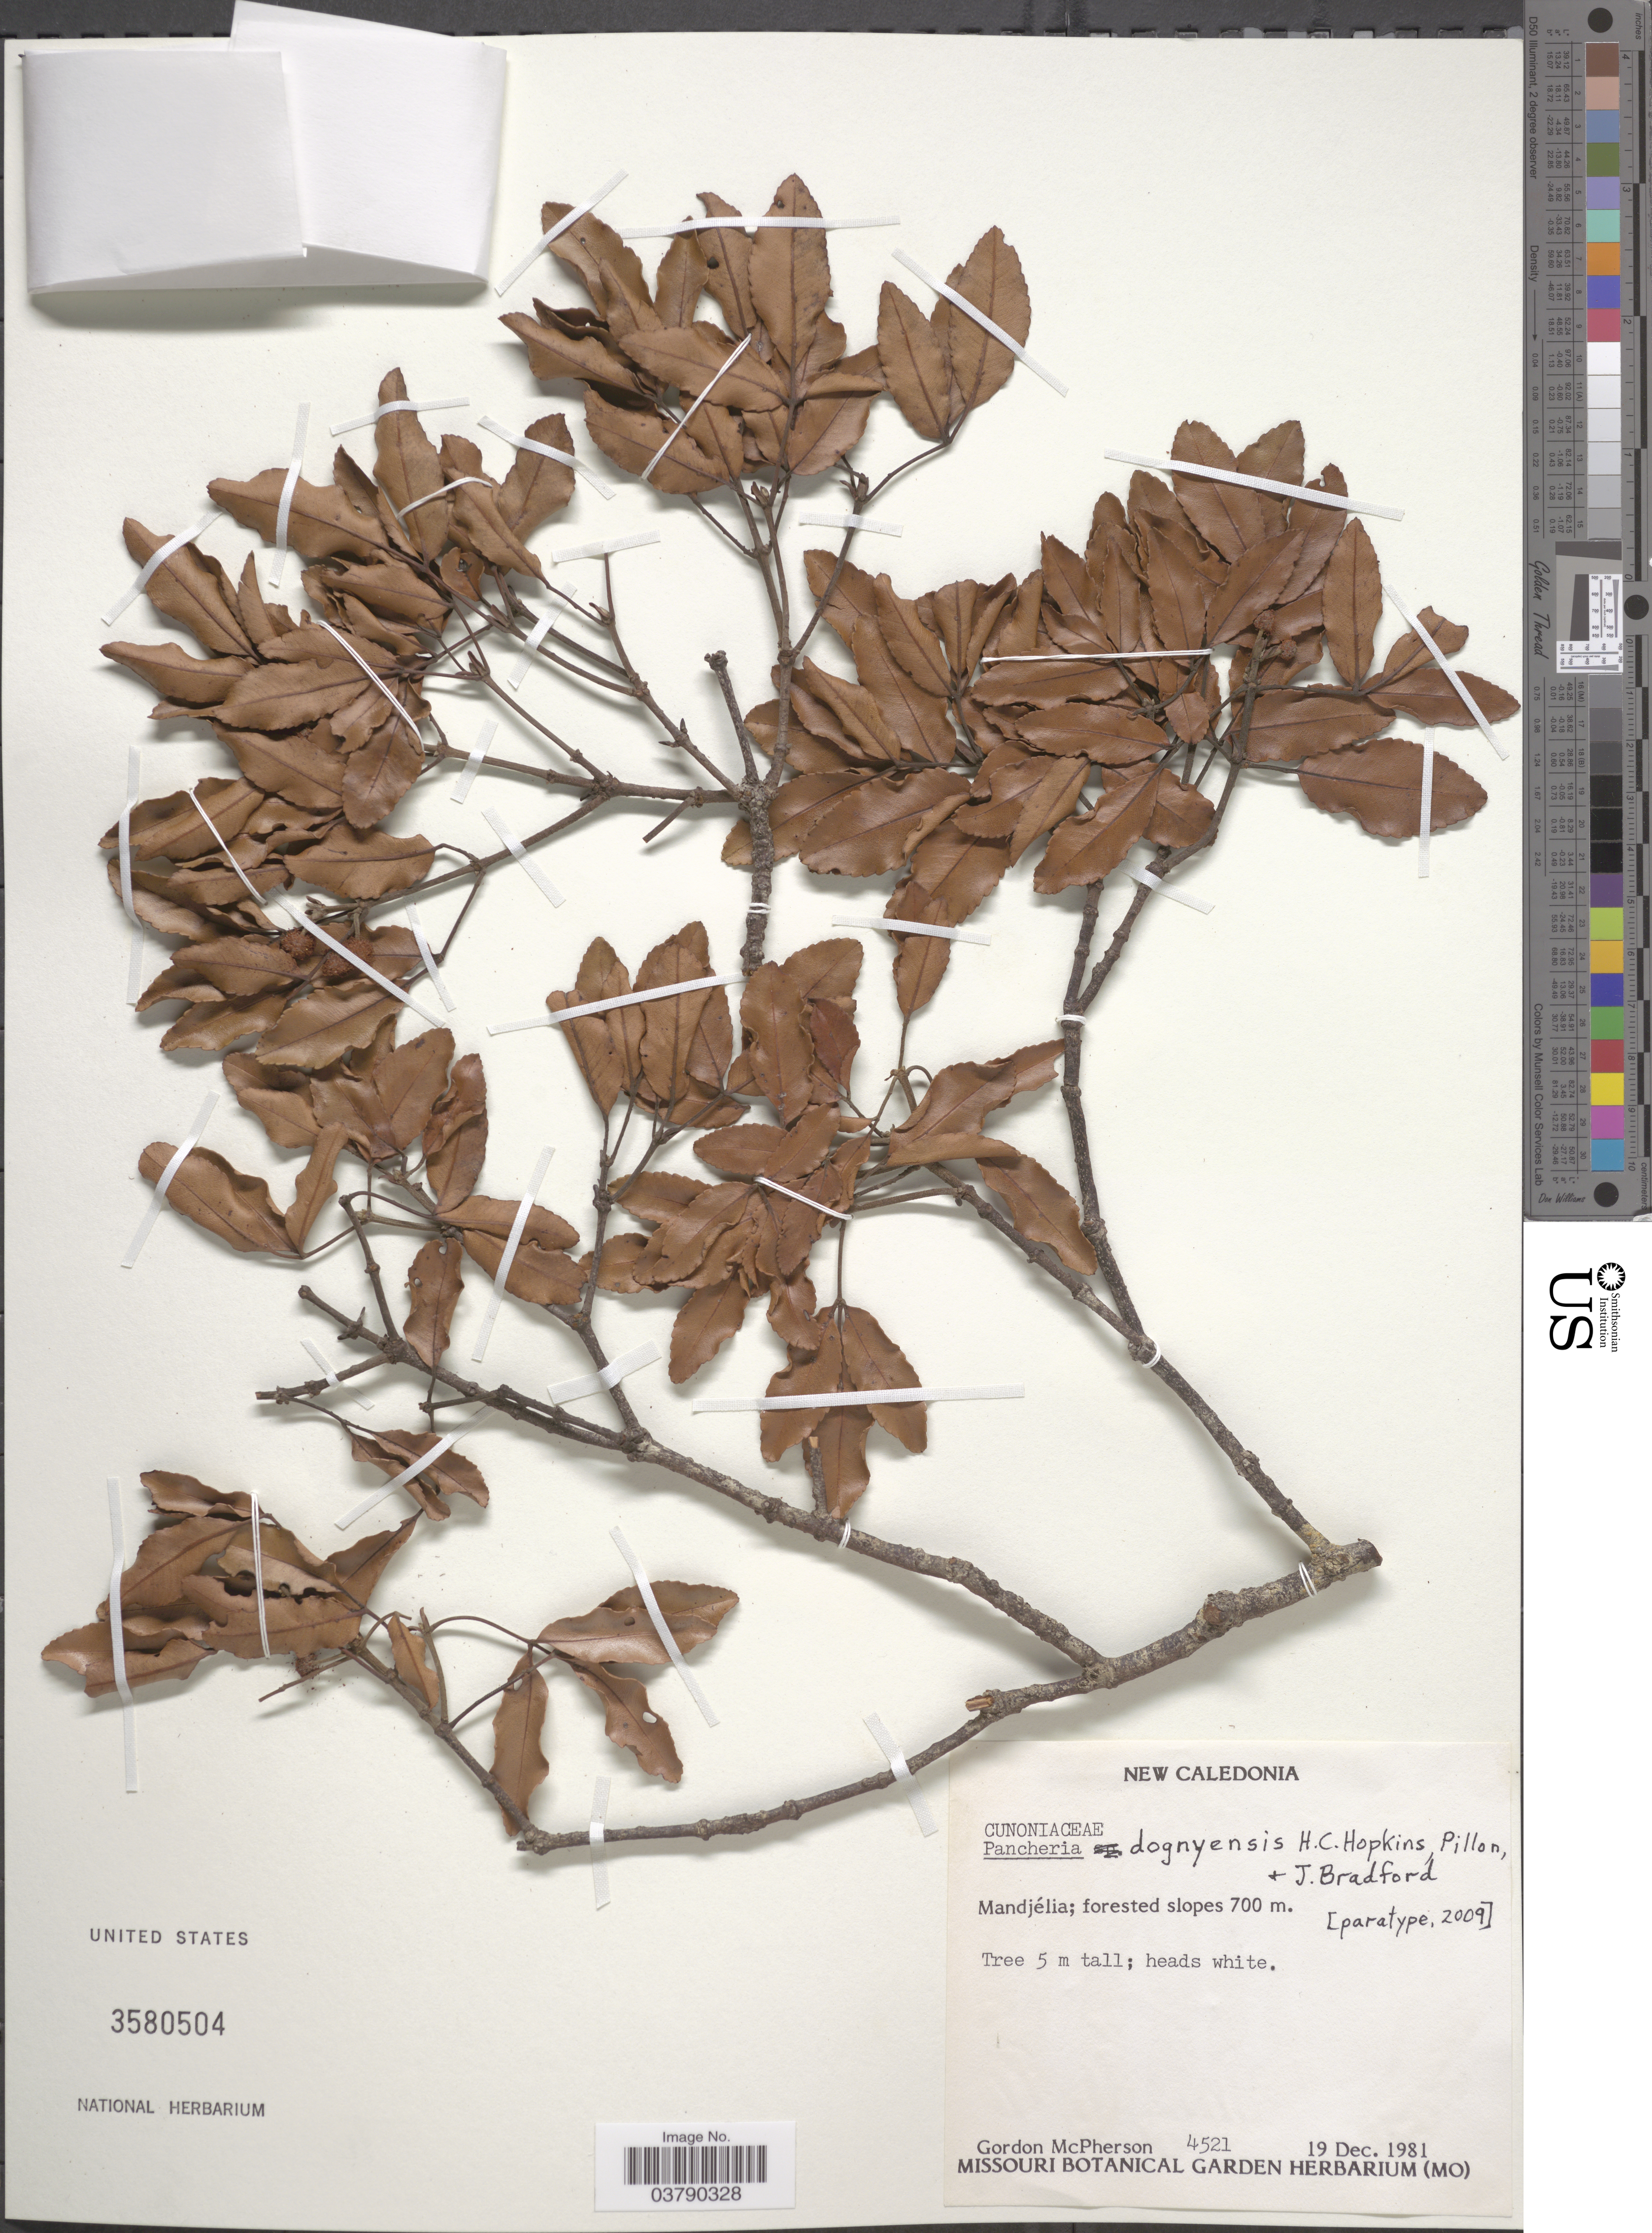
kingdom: Plantae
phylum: Tracheophyta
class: Magnoliopsida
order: Oxalidales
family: Cunoniaceae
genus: Pancheria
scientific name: Pancheria dognyensis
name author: H.C. Hopkins et al.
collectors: G. McPherson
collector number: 4521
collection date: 1981-12-19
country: New Caledonia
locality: Mandjélia.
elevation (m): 700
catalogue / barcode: US 3580504